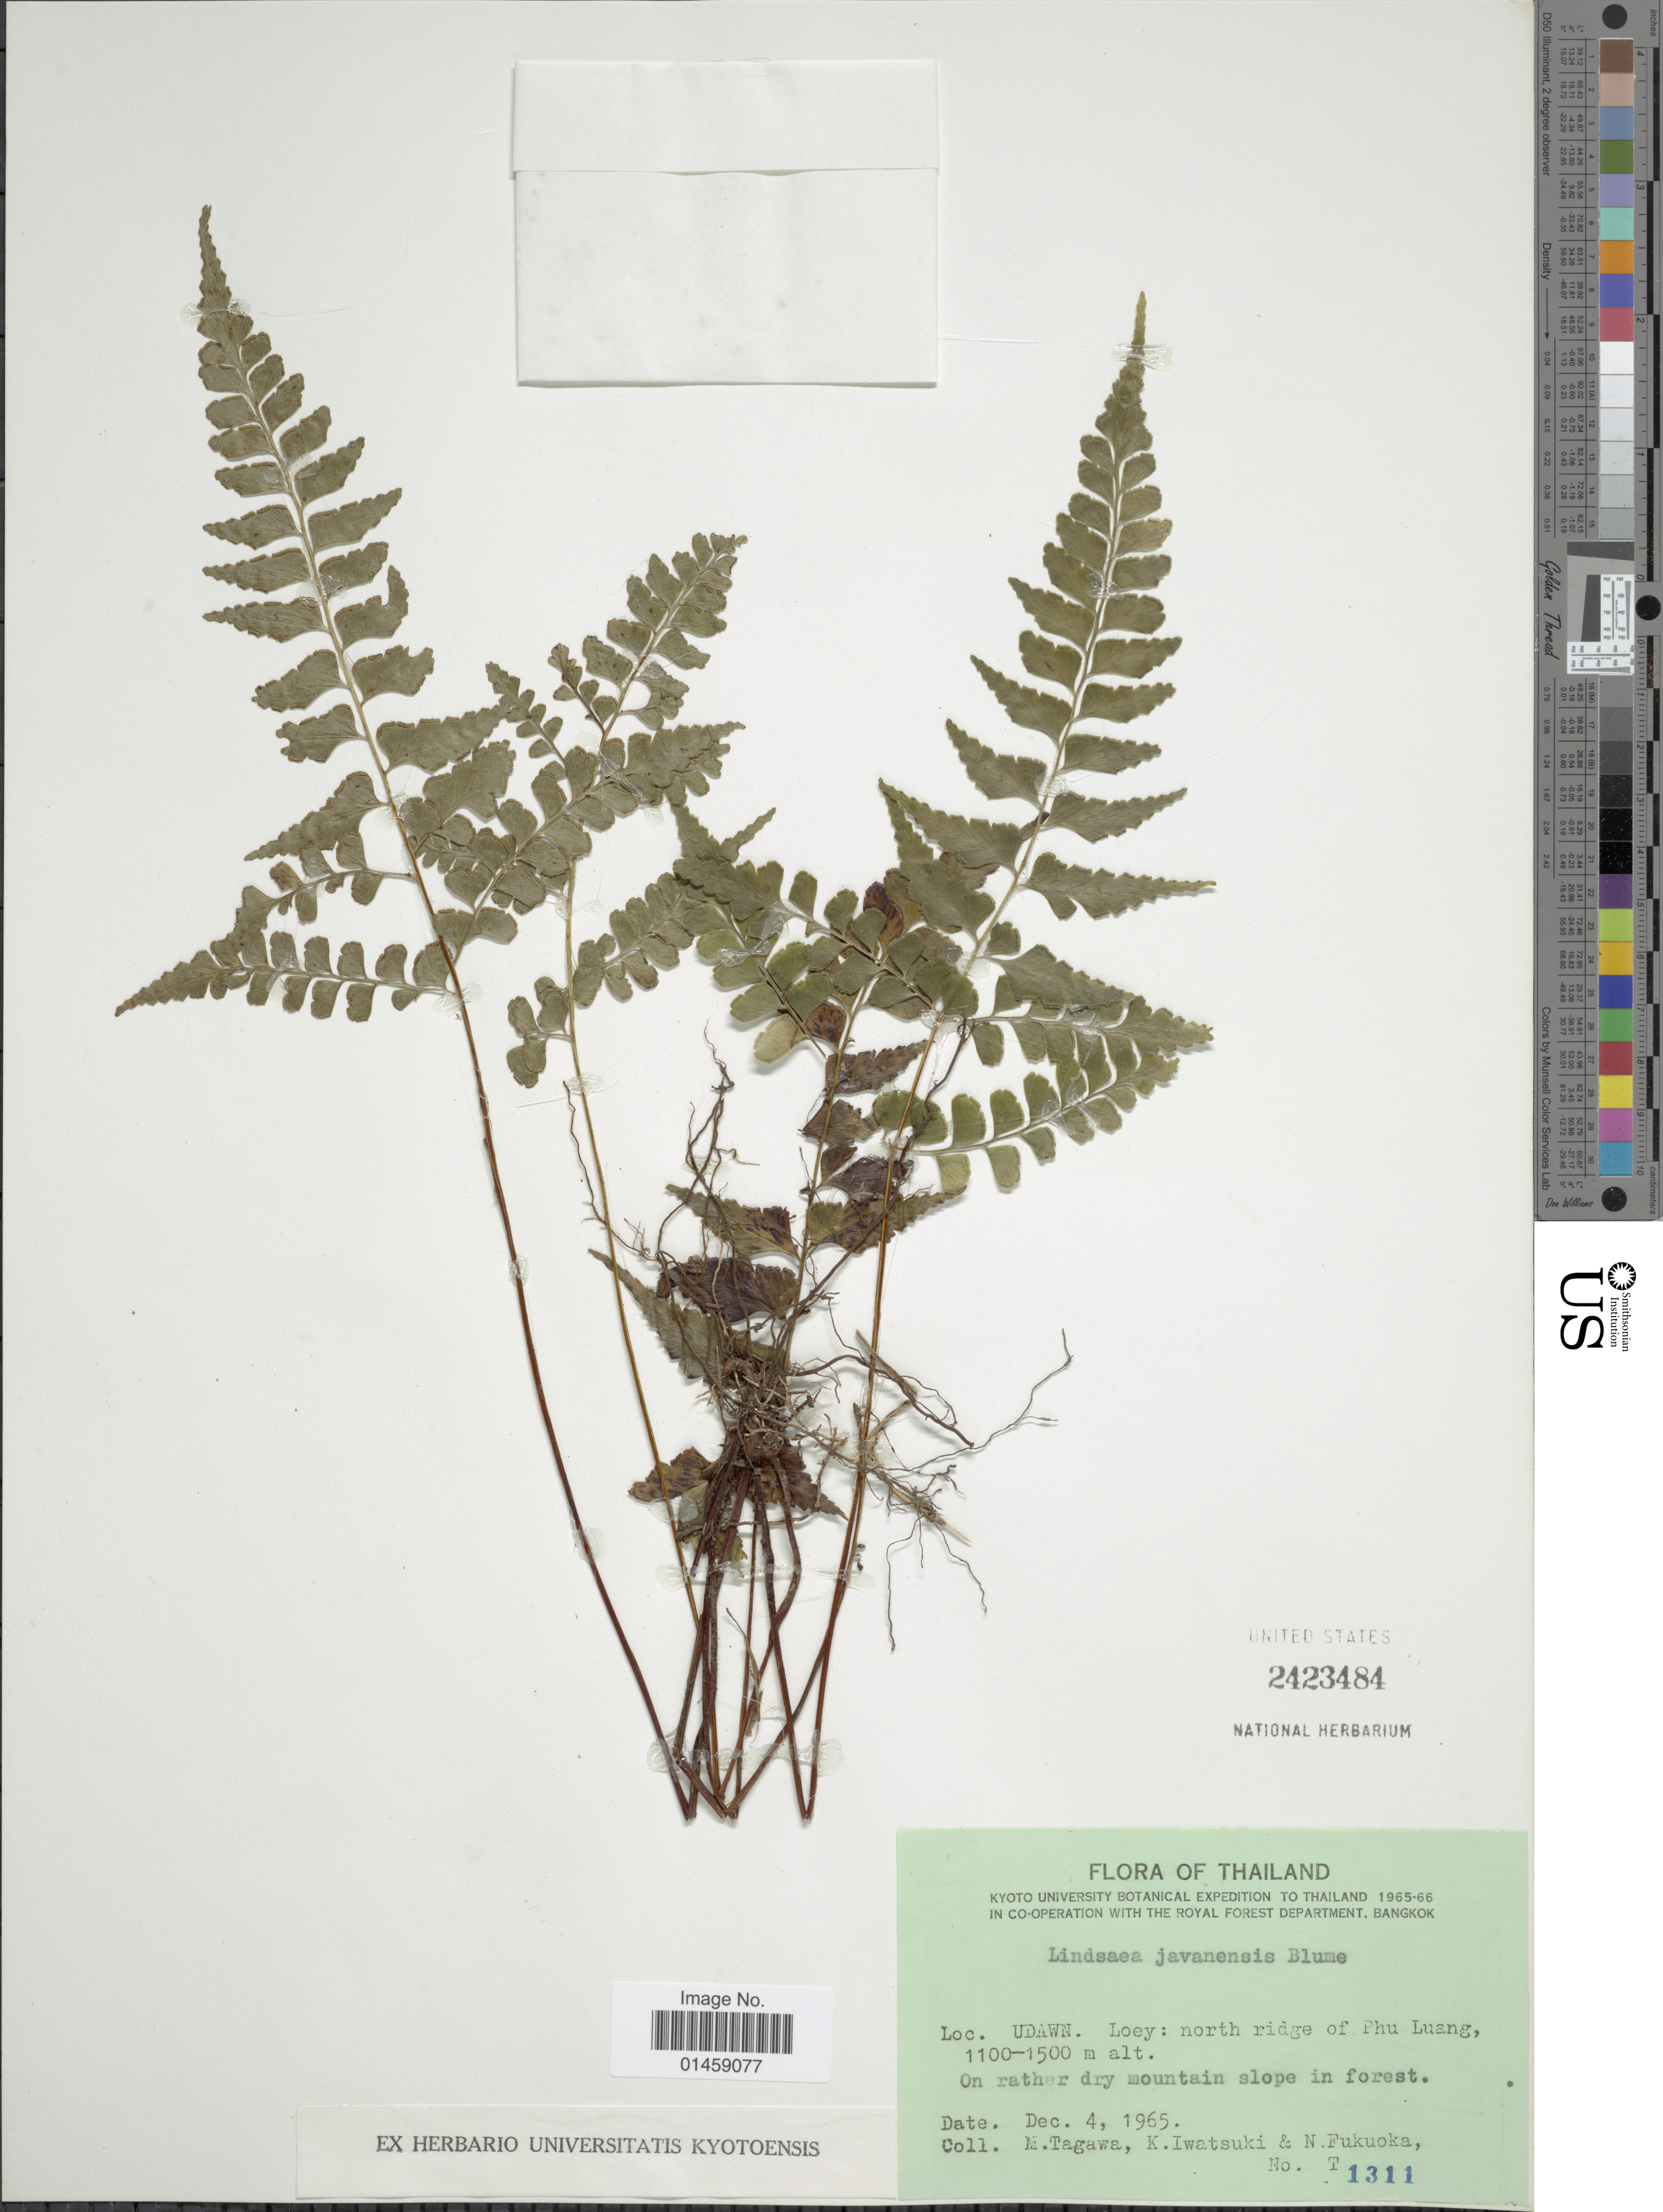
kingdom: Plantae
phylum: Tracheophyta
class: Polypodiopsida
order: Polypodiales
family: Lindsaeaceae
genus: Lindsaea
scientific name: Lindsaea javanensis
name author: Blume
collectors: M. Tagawa, K. Iwatsuki & N. Fukuoka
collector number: T 1311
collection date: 1965-12-04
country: Thailand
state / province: Loei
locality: Udawn. Loei : north ridge of Phu Luang.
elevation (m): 1100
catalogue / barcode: US 2423484